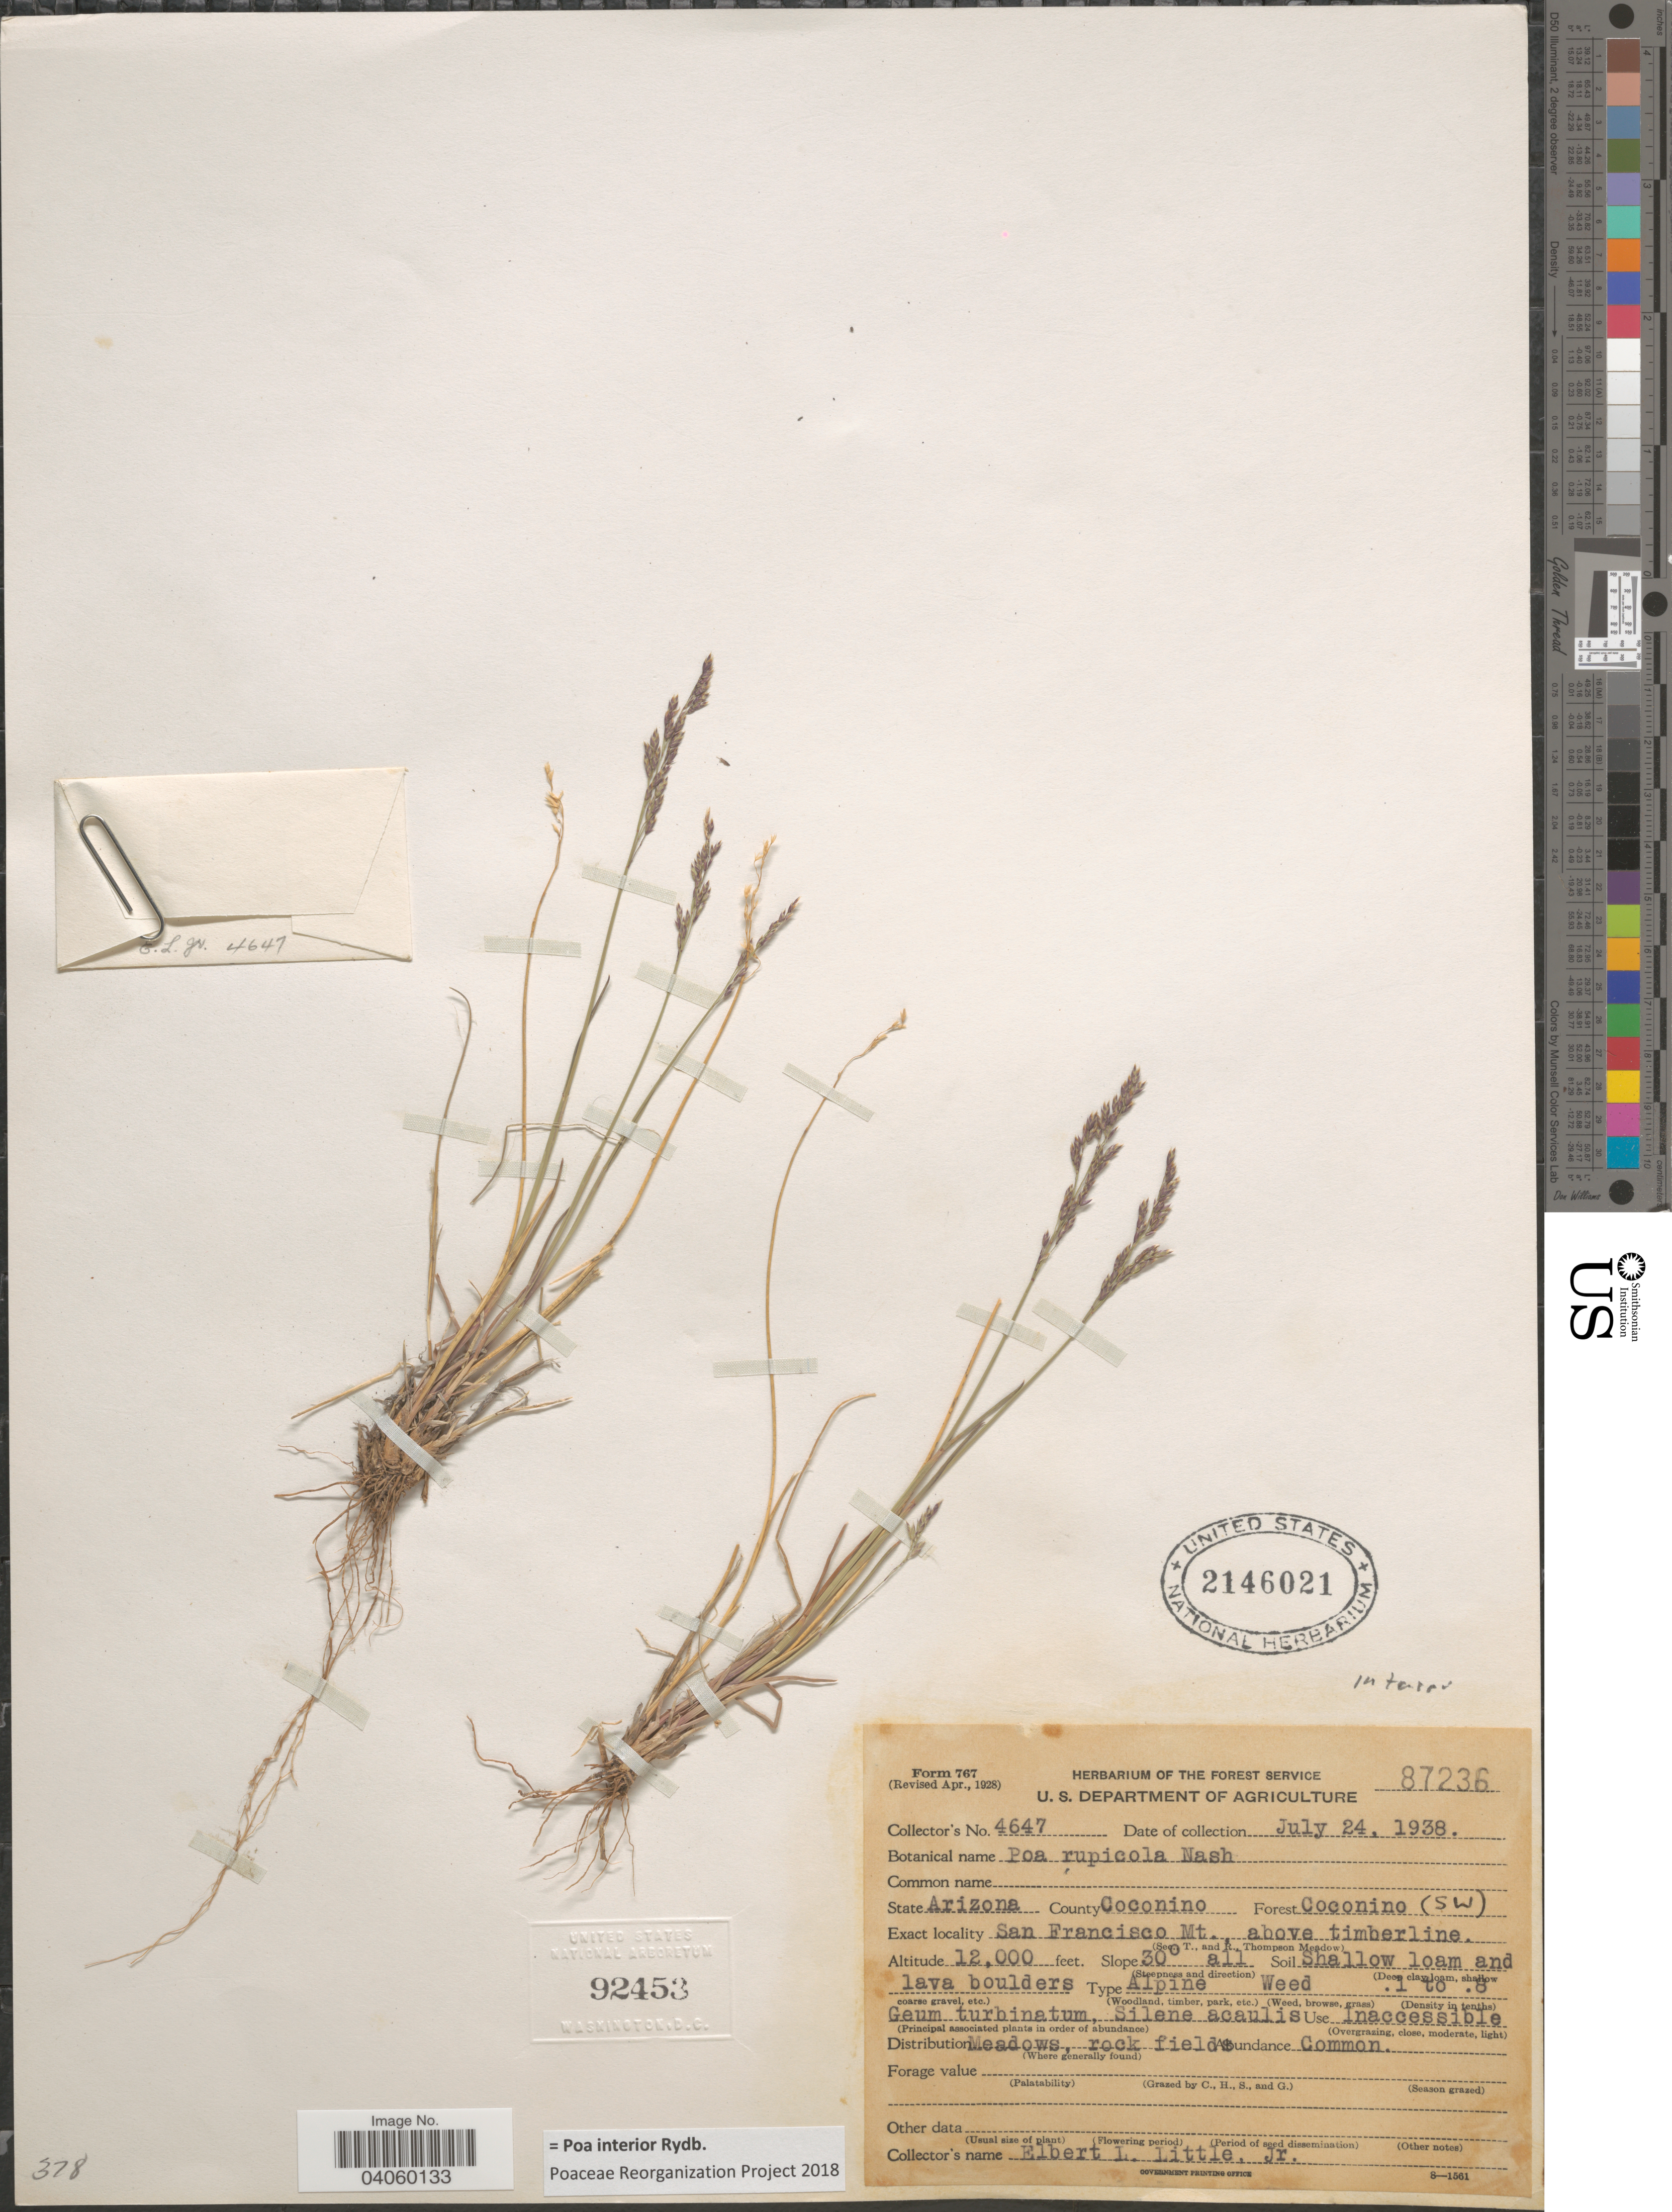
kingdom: Plantae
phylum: Tracheophyta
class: Liliopsida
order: Poales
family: Poaceae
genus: Poa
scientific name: Poa interior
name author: Rydb.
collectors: E. L. Little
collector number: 4647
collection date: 1938-07-24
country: United States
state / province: Arizona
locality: County Coconino. Forest Coconino (SW). San Francisco Mt., above timberline.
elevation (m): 3658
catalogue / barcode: US 2146021